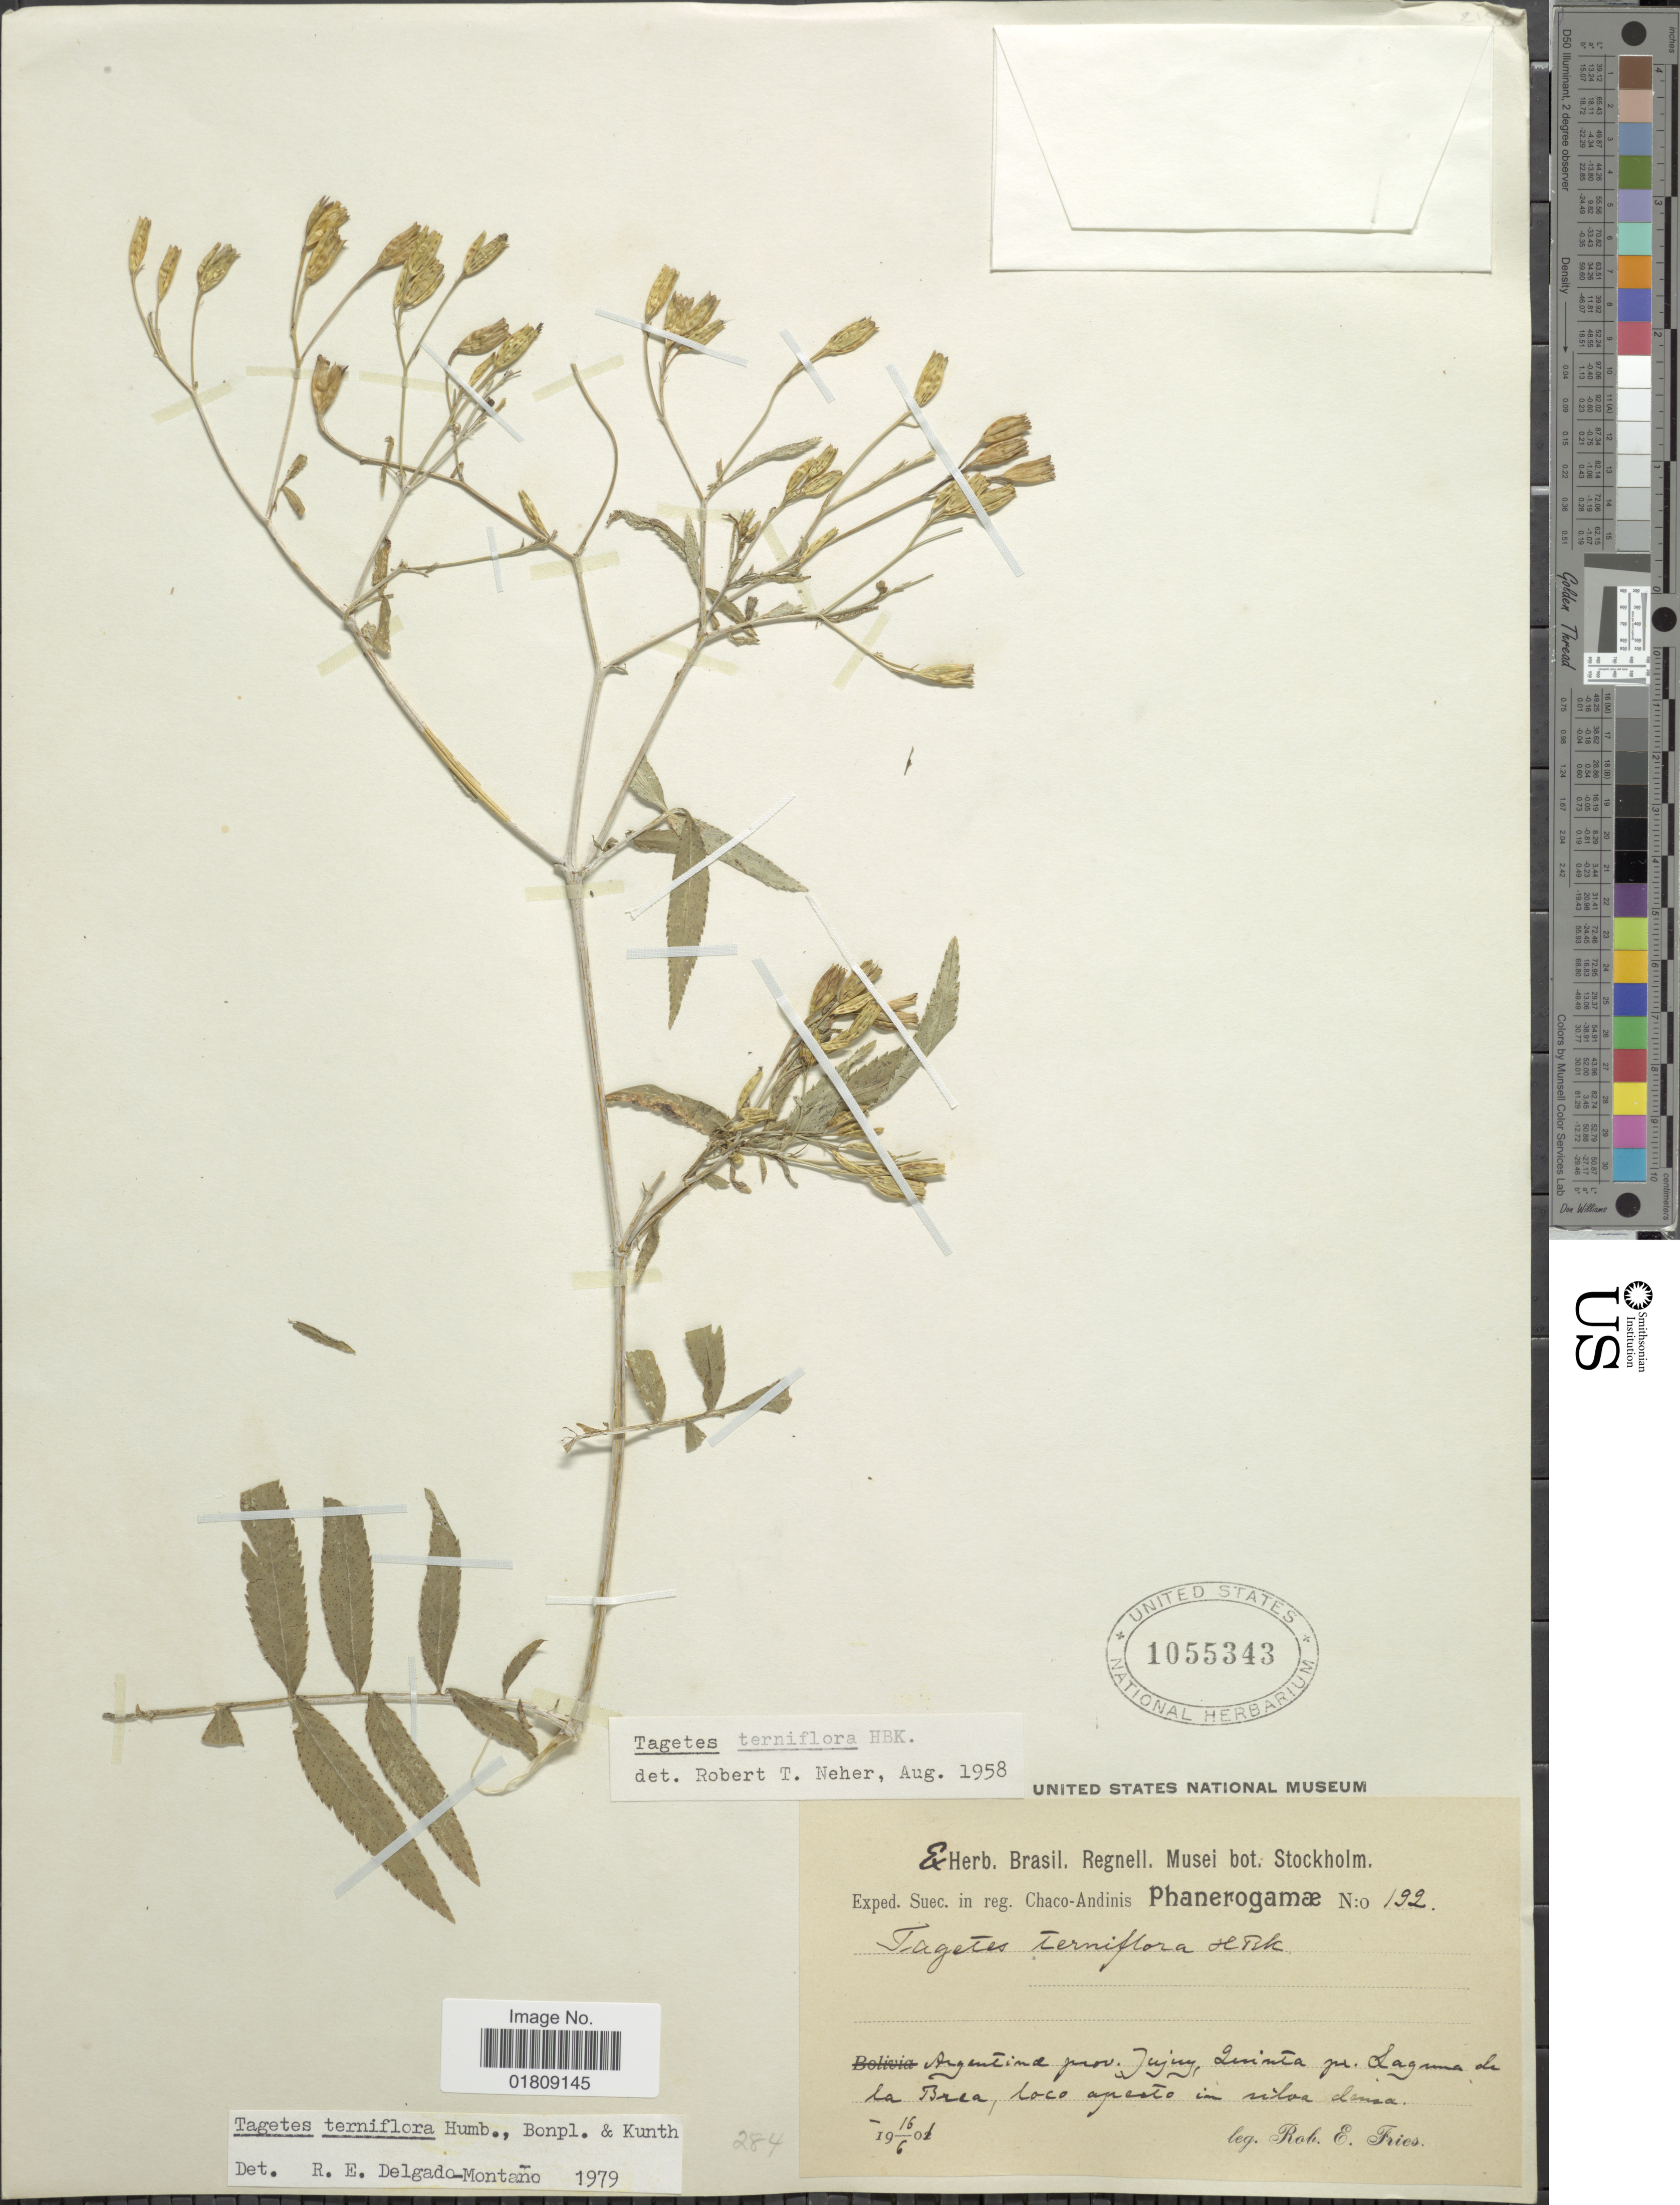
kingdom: Plantae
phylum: Tracheophyta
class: Magnoliopsida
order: Asterales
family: Asteraceae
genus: Tagetes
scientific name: Tagetes terniflora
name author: Kunth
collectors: R. E. Fries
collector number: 192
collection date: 1901-06-16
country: Argentina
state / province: Jujuy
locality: Quinta, pr. Laguna de la Brea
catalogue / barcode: US 1055343